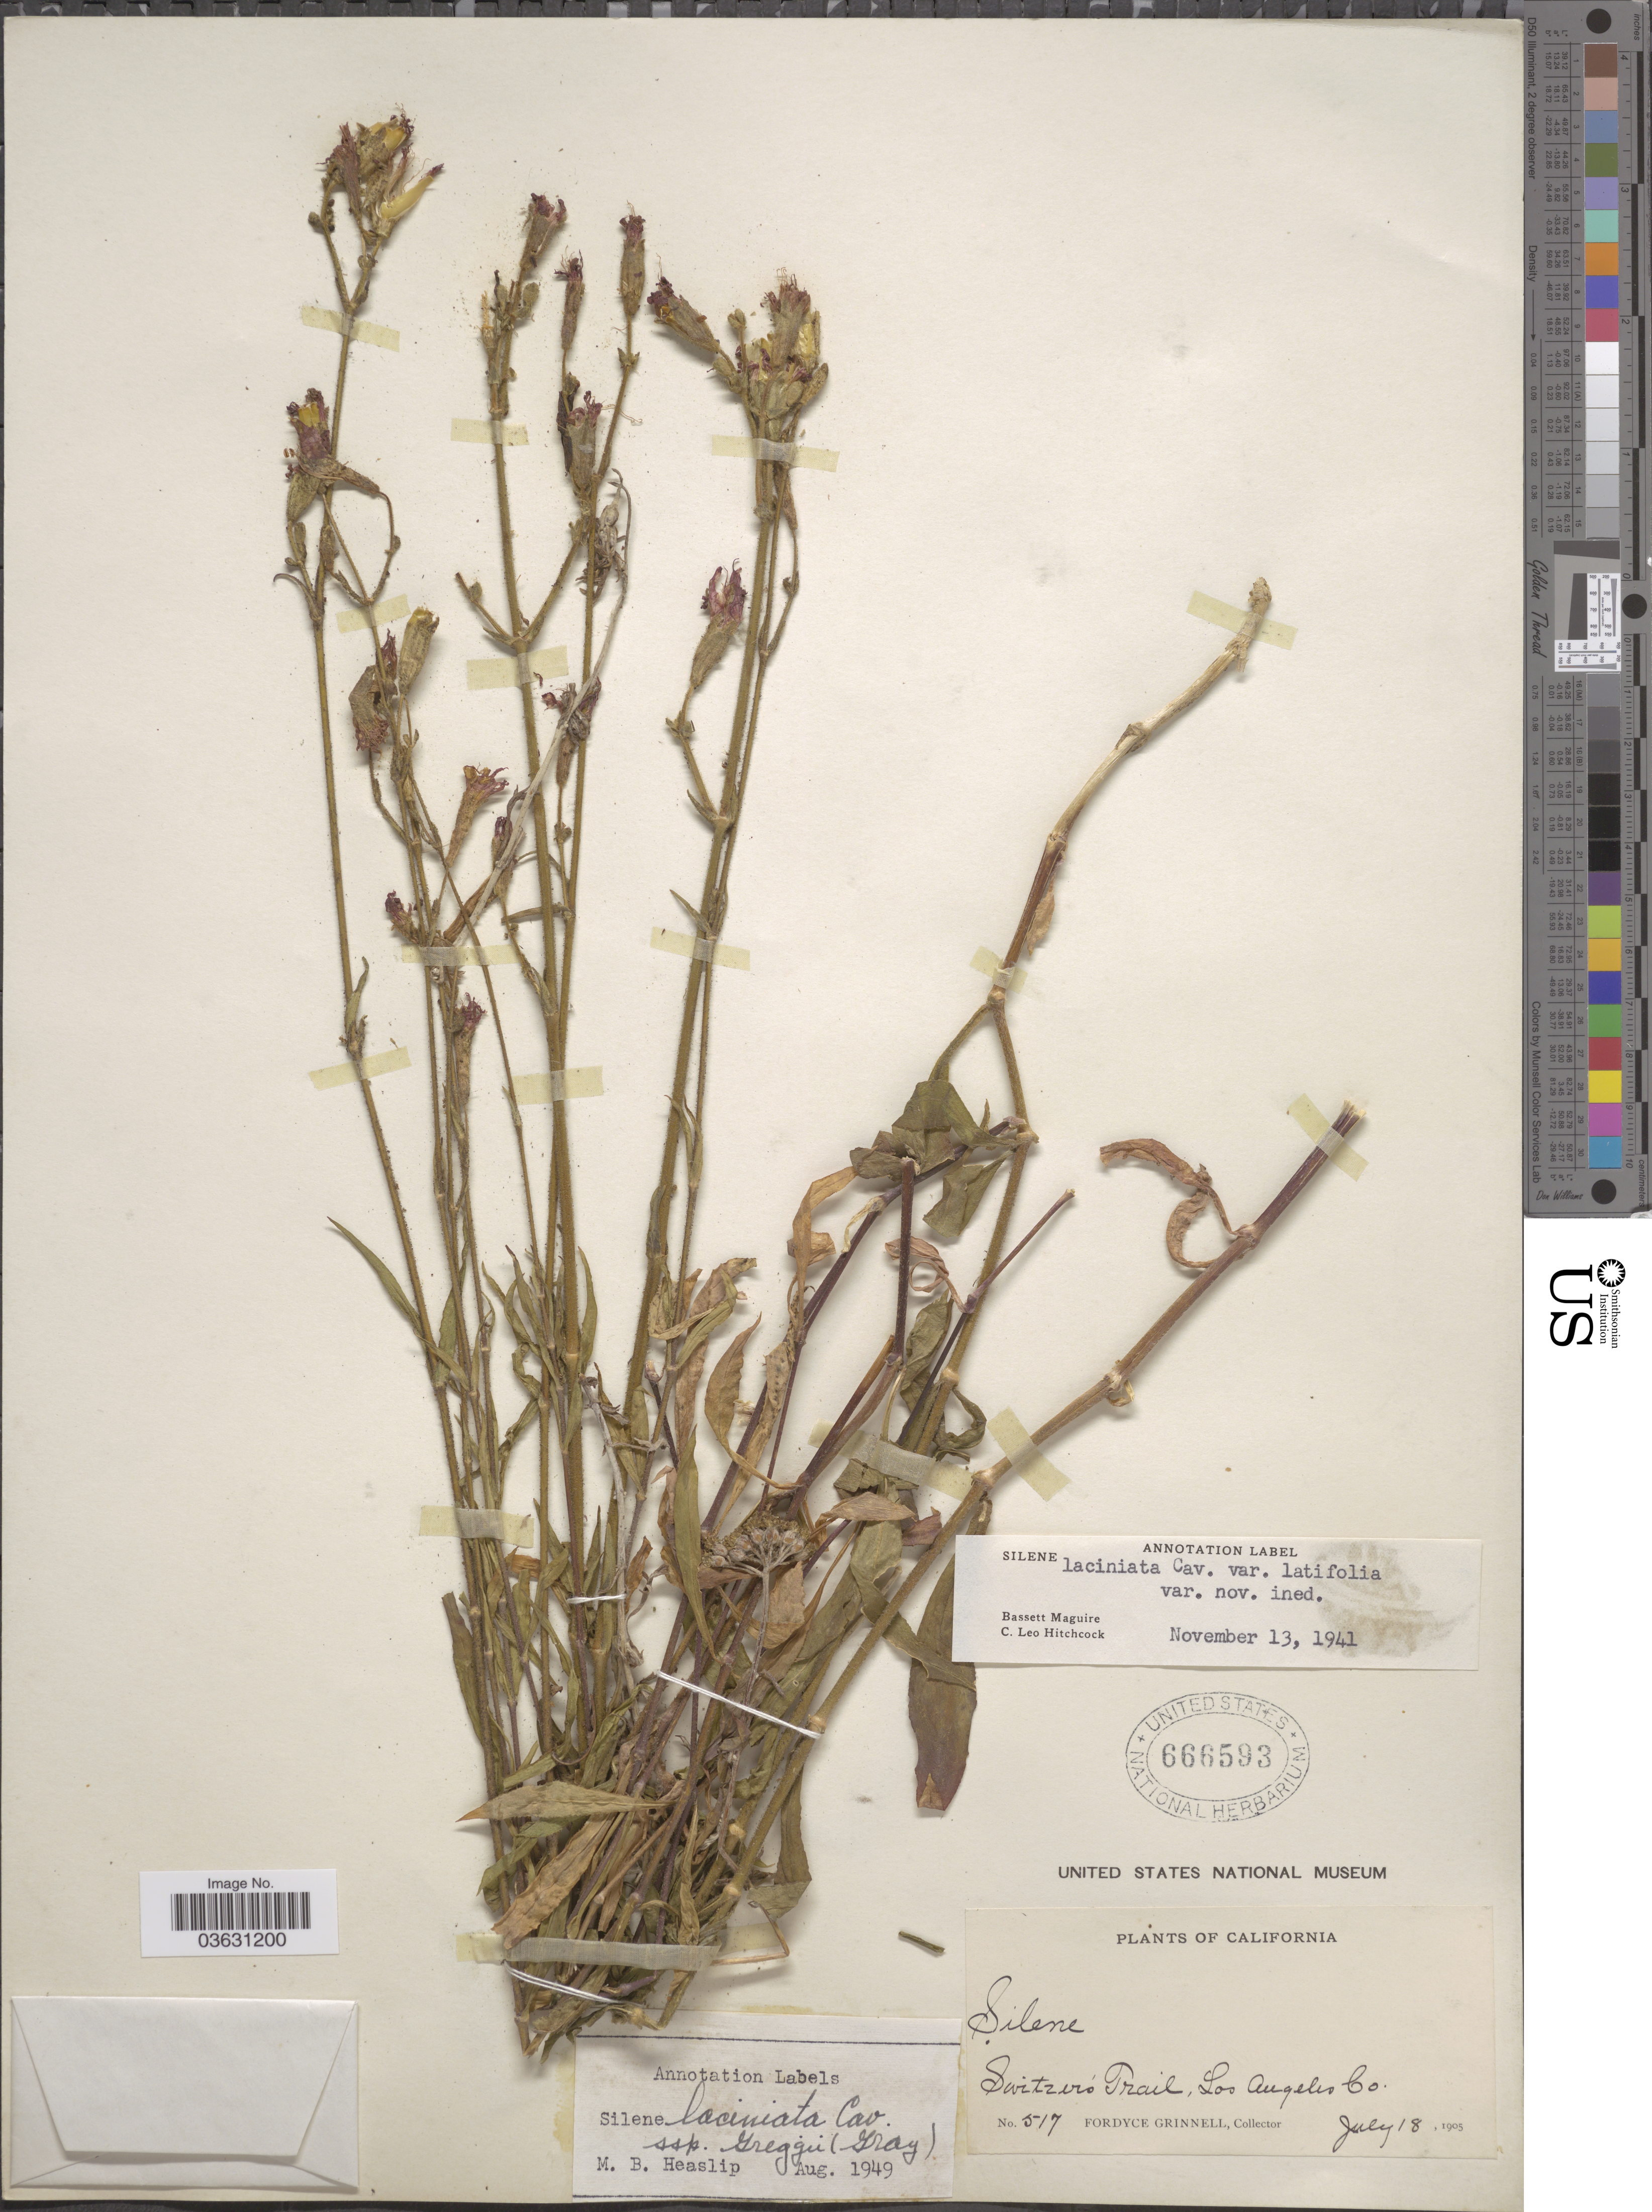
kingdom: Plantae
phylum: Tracheophyta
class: Magnoliopsida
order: Caryophyllales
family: Caryophyllaceae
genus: Silene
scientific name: Silene laciniata var. latifolia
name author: C.L. Hitchc. & Maguire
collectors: F. Grinnell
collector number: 517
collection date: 1905-07-18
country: United States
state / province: California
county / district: Los Angeles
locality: Switzer's Trail, Los Angeles Co.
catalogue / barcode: US 666593